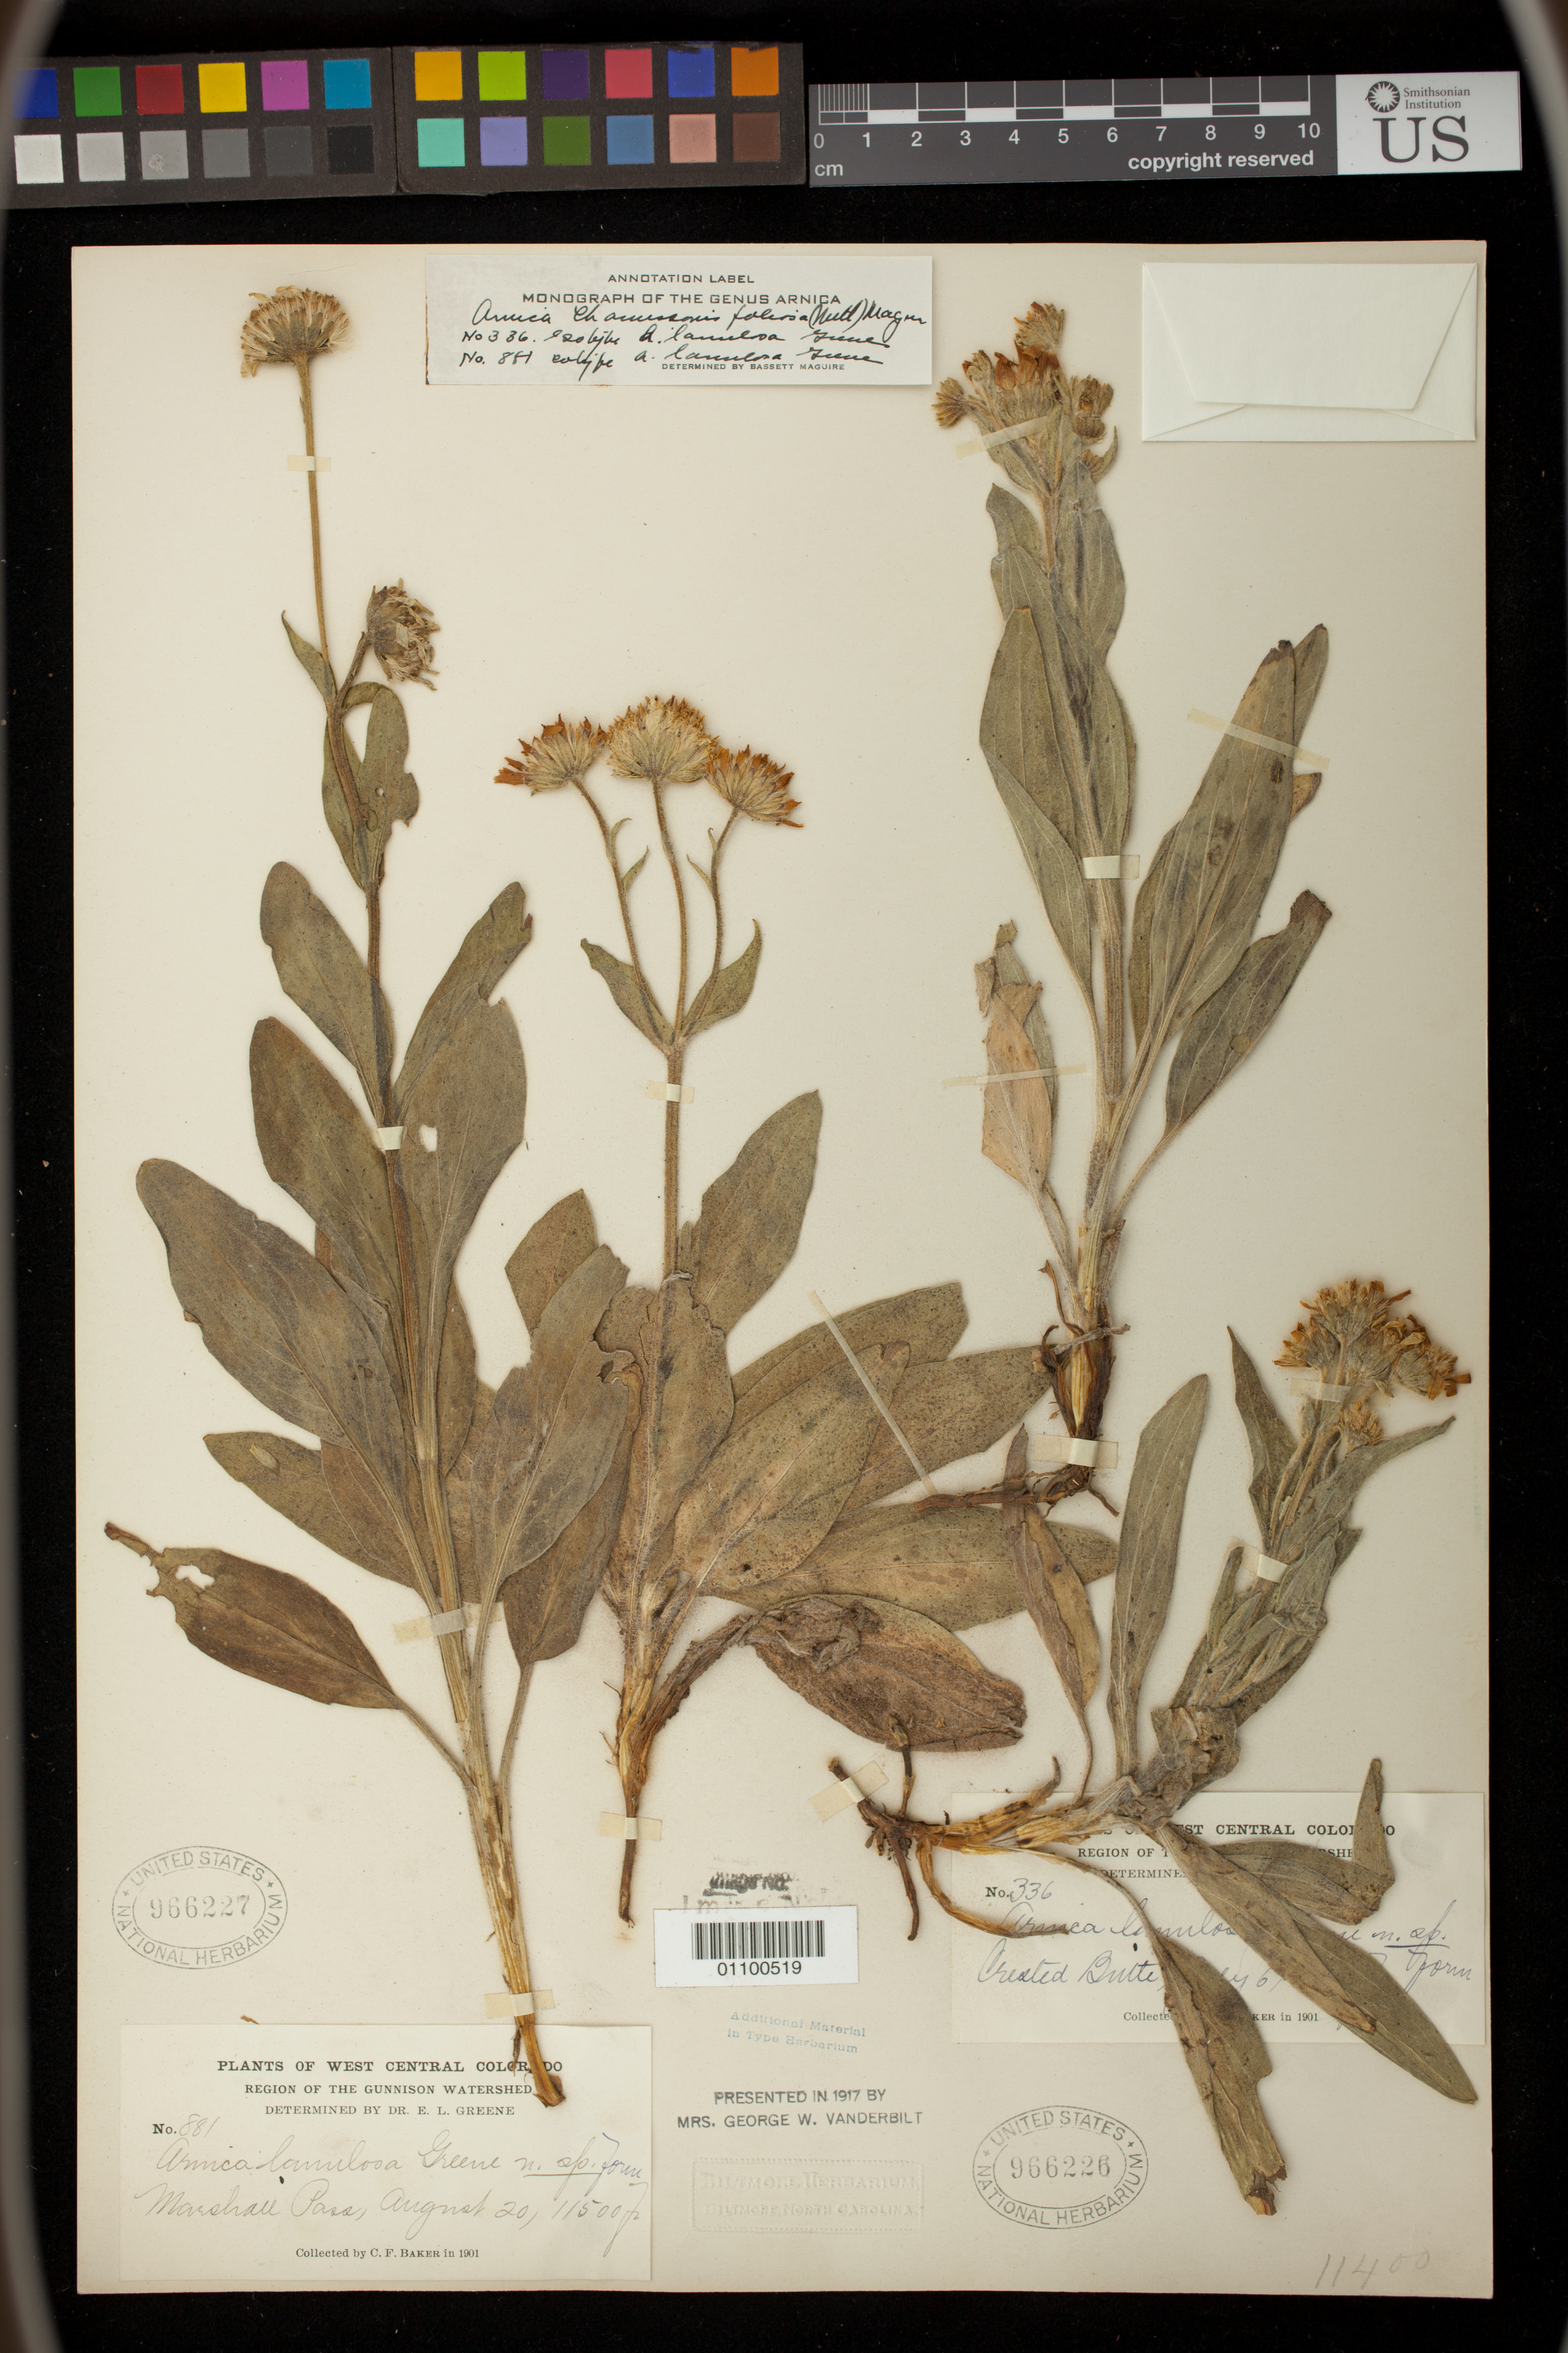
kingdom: Plantae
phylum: Tracheophyta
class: Magnoliopsida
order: Asterales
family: Asteraceae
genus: Arnica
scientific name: Arnica lanulosa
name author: Greene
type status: Syntype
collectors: C. F. Baker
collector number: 881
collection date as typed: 20 Aug 1901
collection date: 1901-08-20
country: United States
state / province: Colorado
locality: Marshall Pass.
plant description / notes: Two specimens being mounted together on one sheet with the different sheet numbers.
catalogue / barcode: US 966227-2